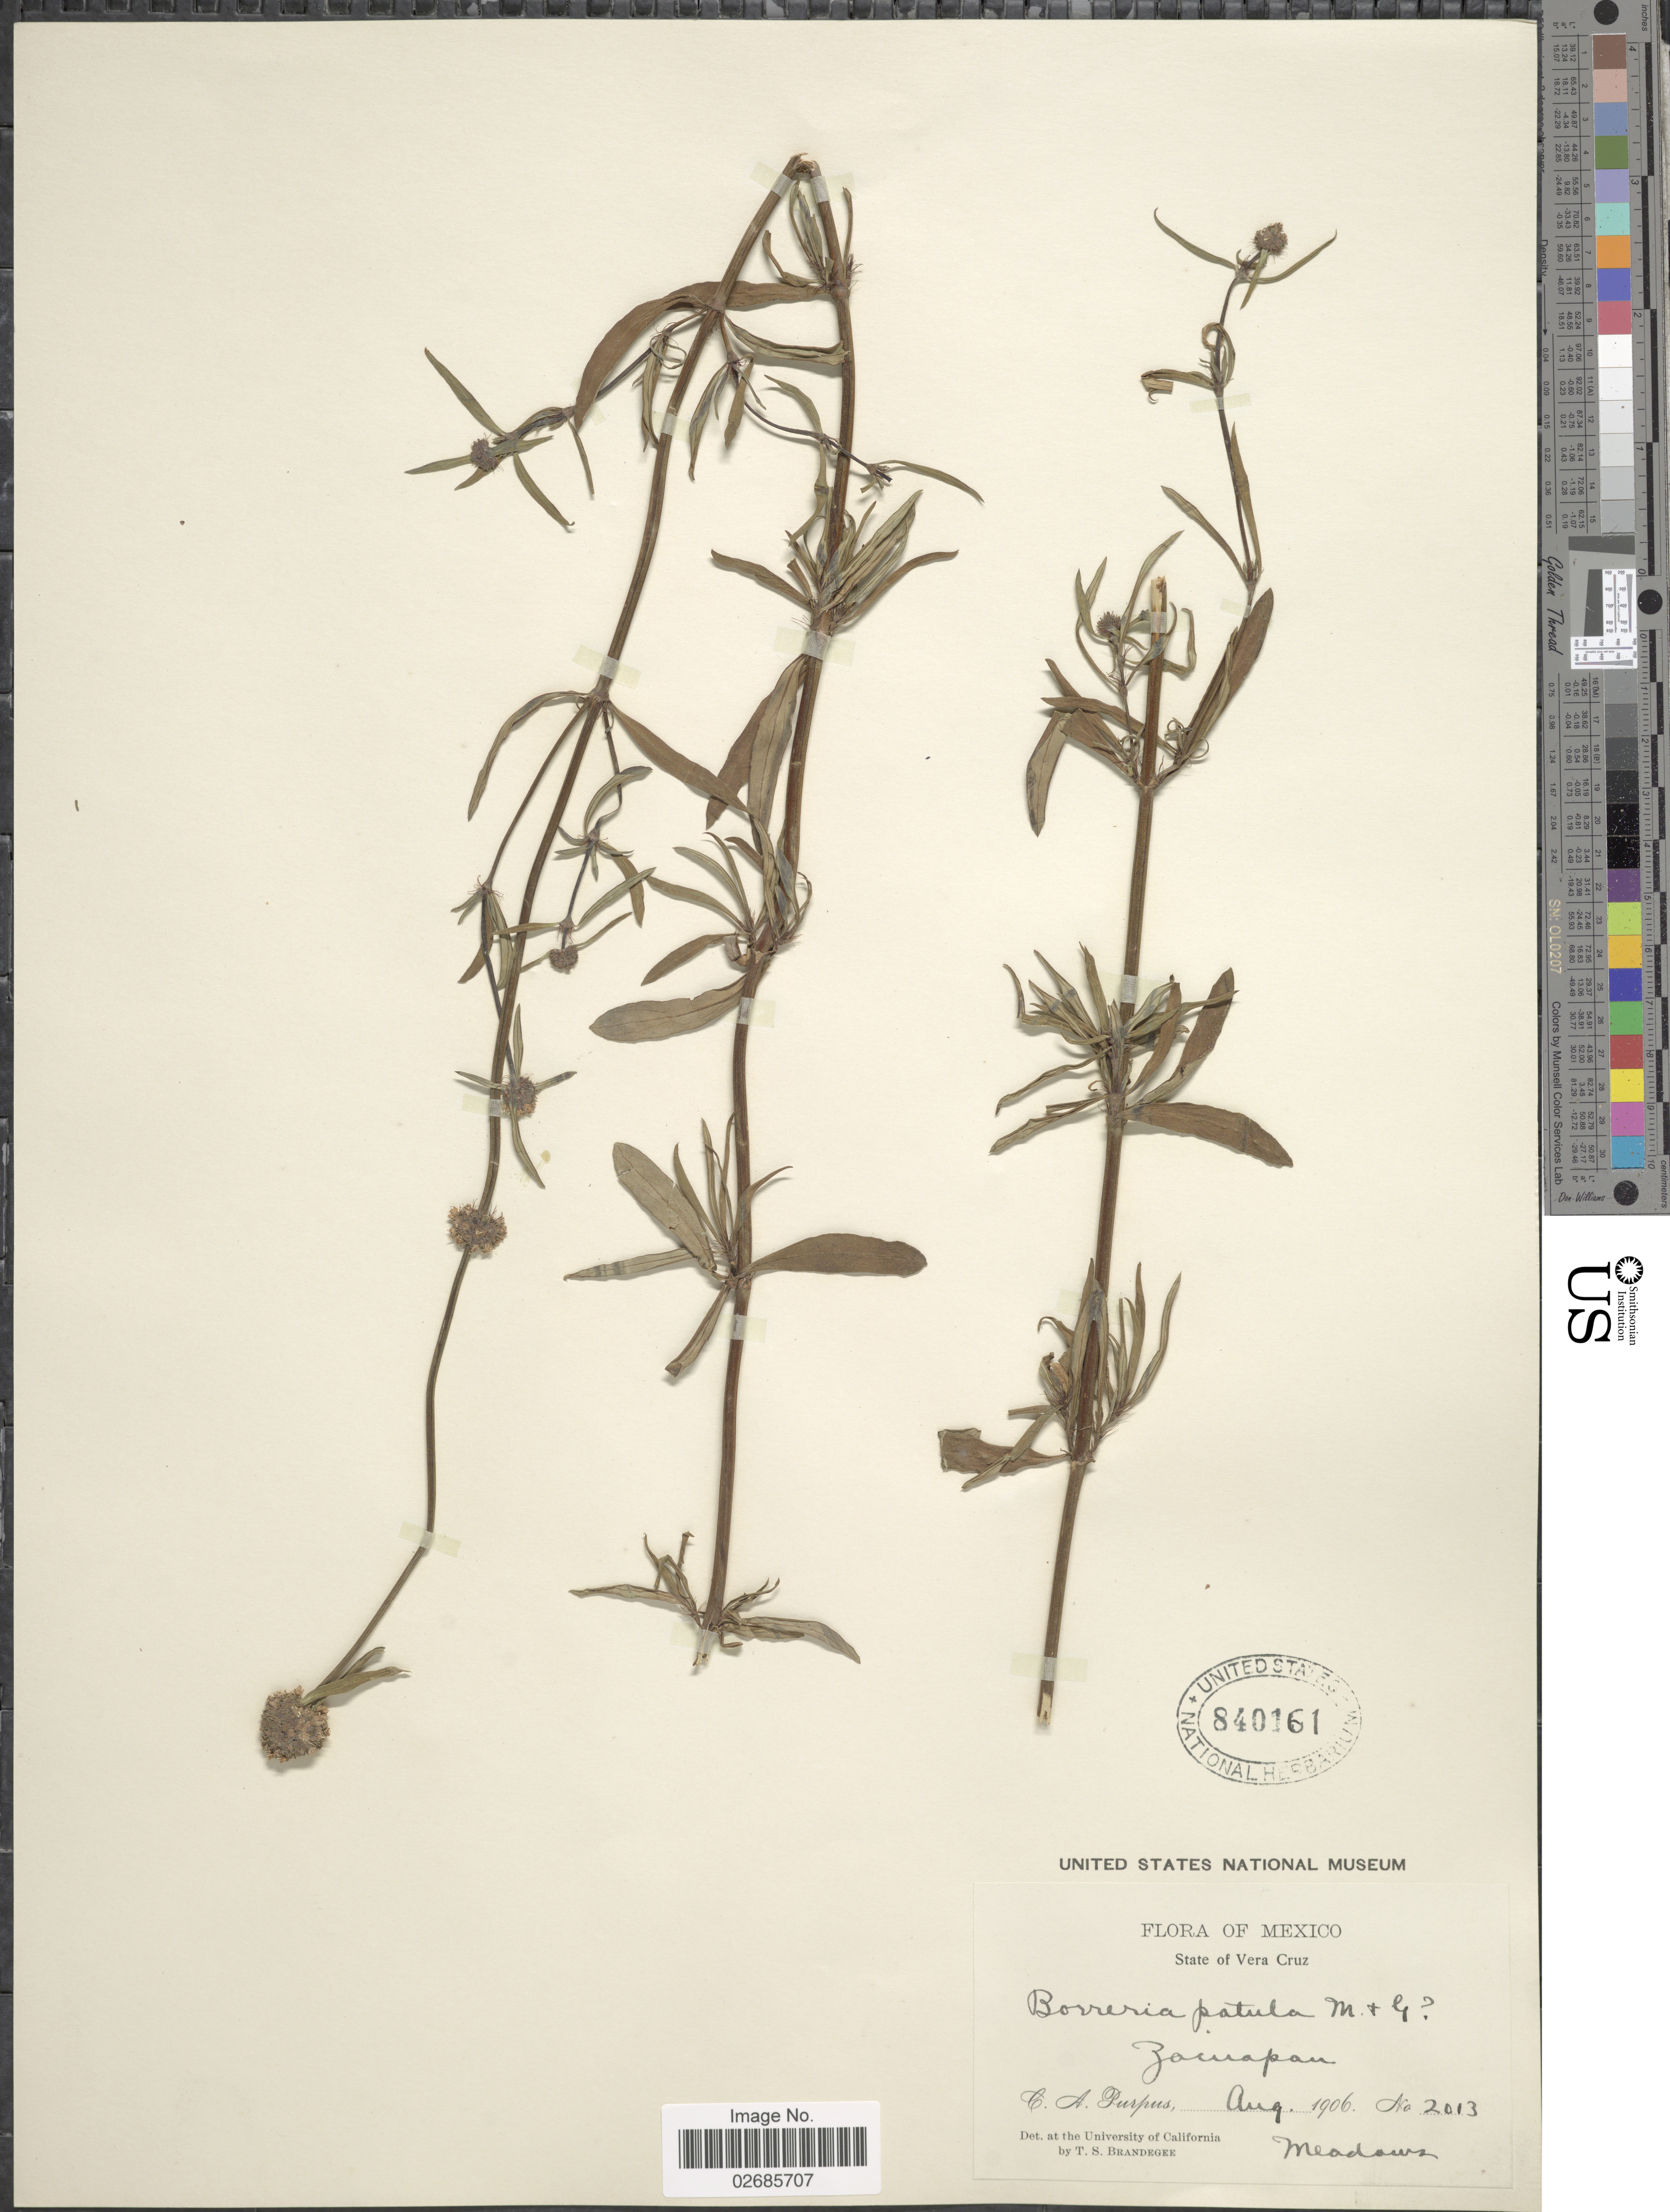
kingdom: Plantae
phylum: Tracheophyta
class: Magnoliopsida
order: Gentianales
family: Rubiaceae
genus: Borreria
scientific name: Borreria patula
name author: M. Martens & Galeotti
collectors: C. A. Purpus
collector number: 2013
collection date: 1906-08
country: Mexico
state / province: Veracruz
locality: State of Vera Cruz, Zacuapan, Meadows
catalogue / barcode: US 840161